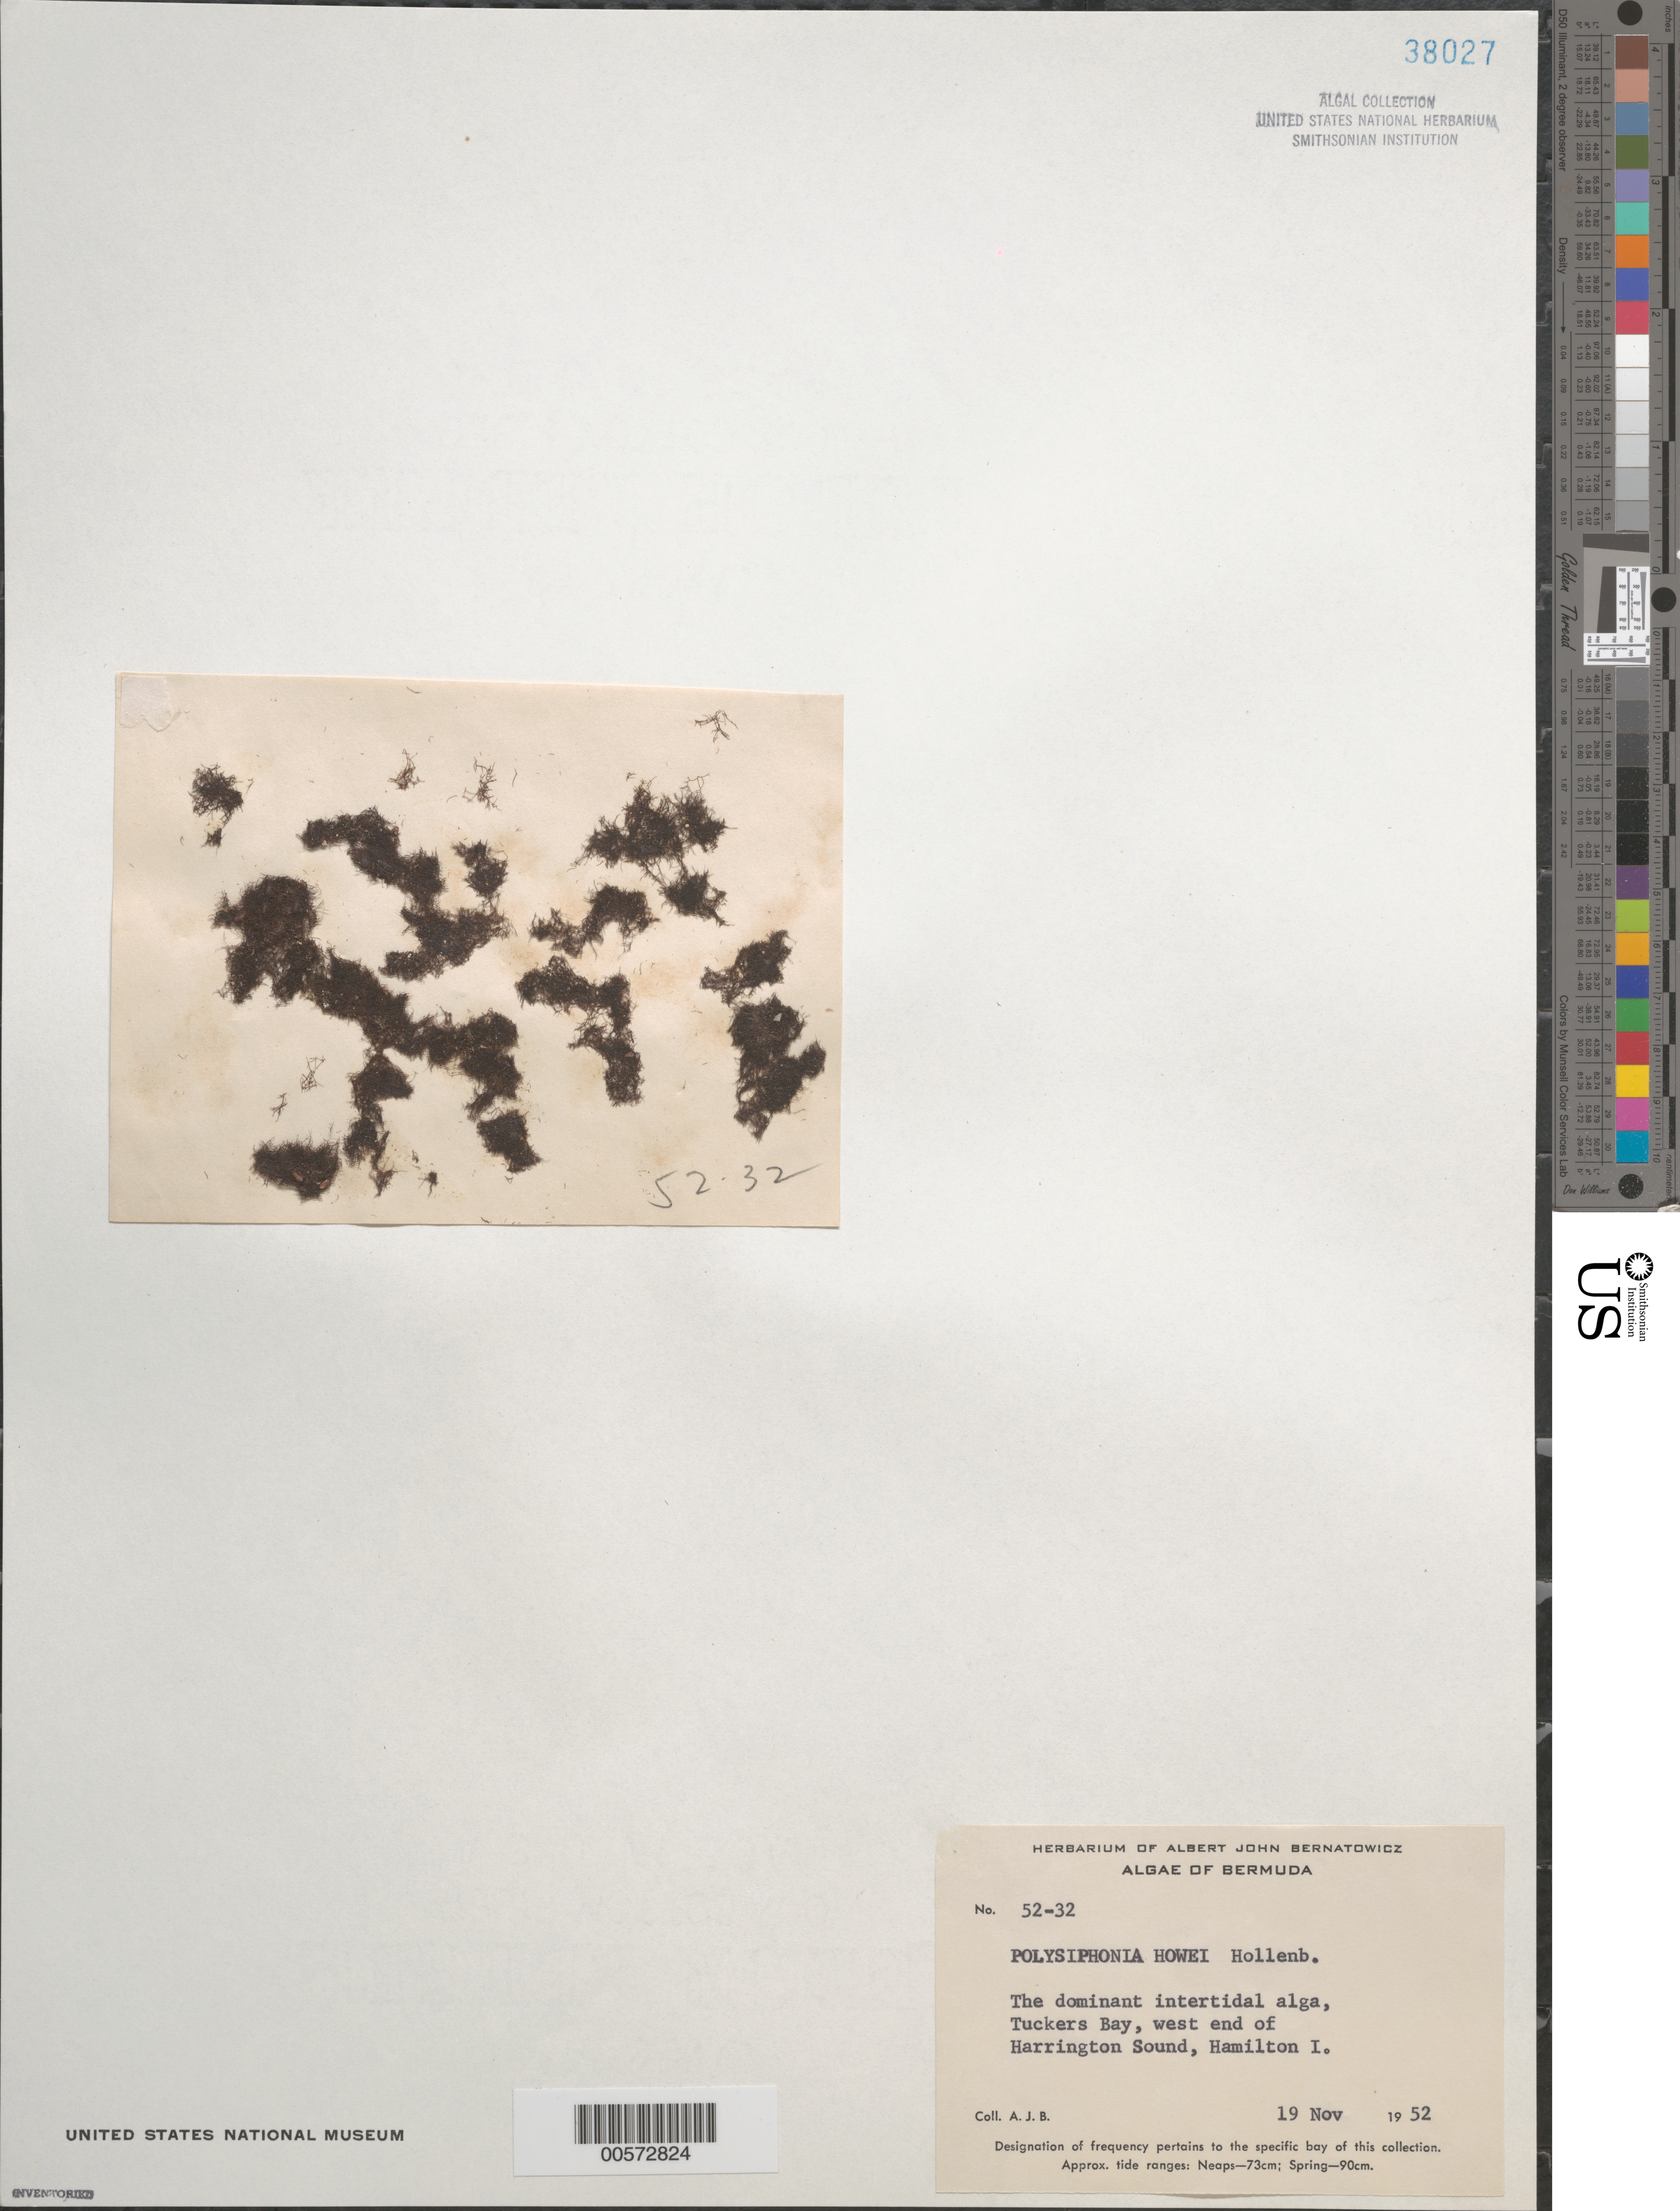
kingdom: Plantae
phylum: Rhodophyta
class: Florideophyceae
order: Ceramiales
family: Rhodomelaceae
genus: Wilsonosiphonia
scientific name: Wilsonosiphonia howei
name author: (Hollenb.) D.E.Bustamante et al.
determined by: Algae name updating Project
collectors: A. Bernatowicz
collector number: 52-32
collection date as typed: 19 Nov 1952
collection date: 1952-11-19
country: Bermuda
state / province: Saint George's (parish)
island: Bermuda Island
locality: Tucker's Town Bay, Harrington Sound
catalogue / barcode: US 38027